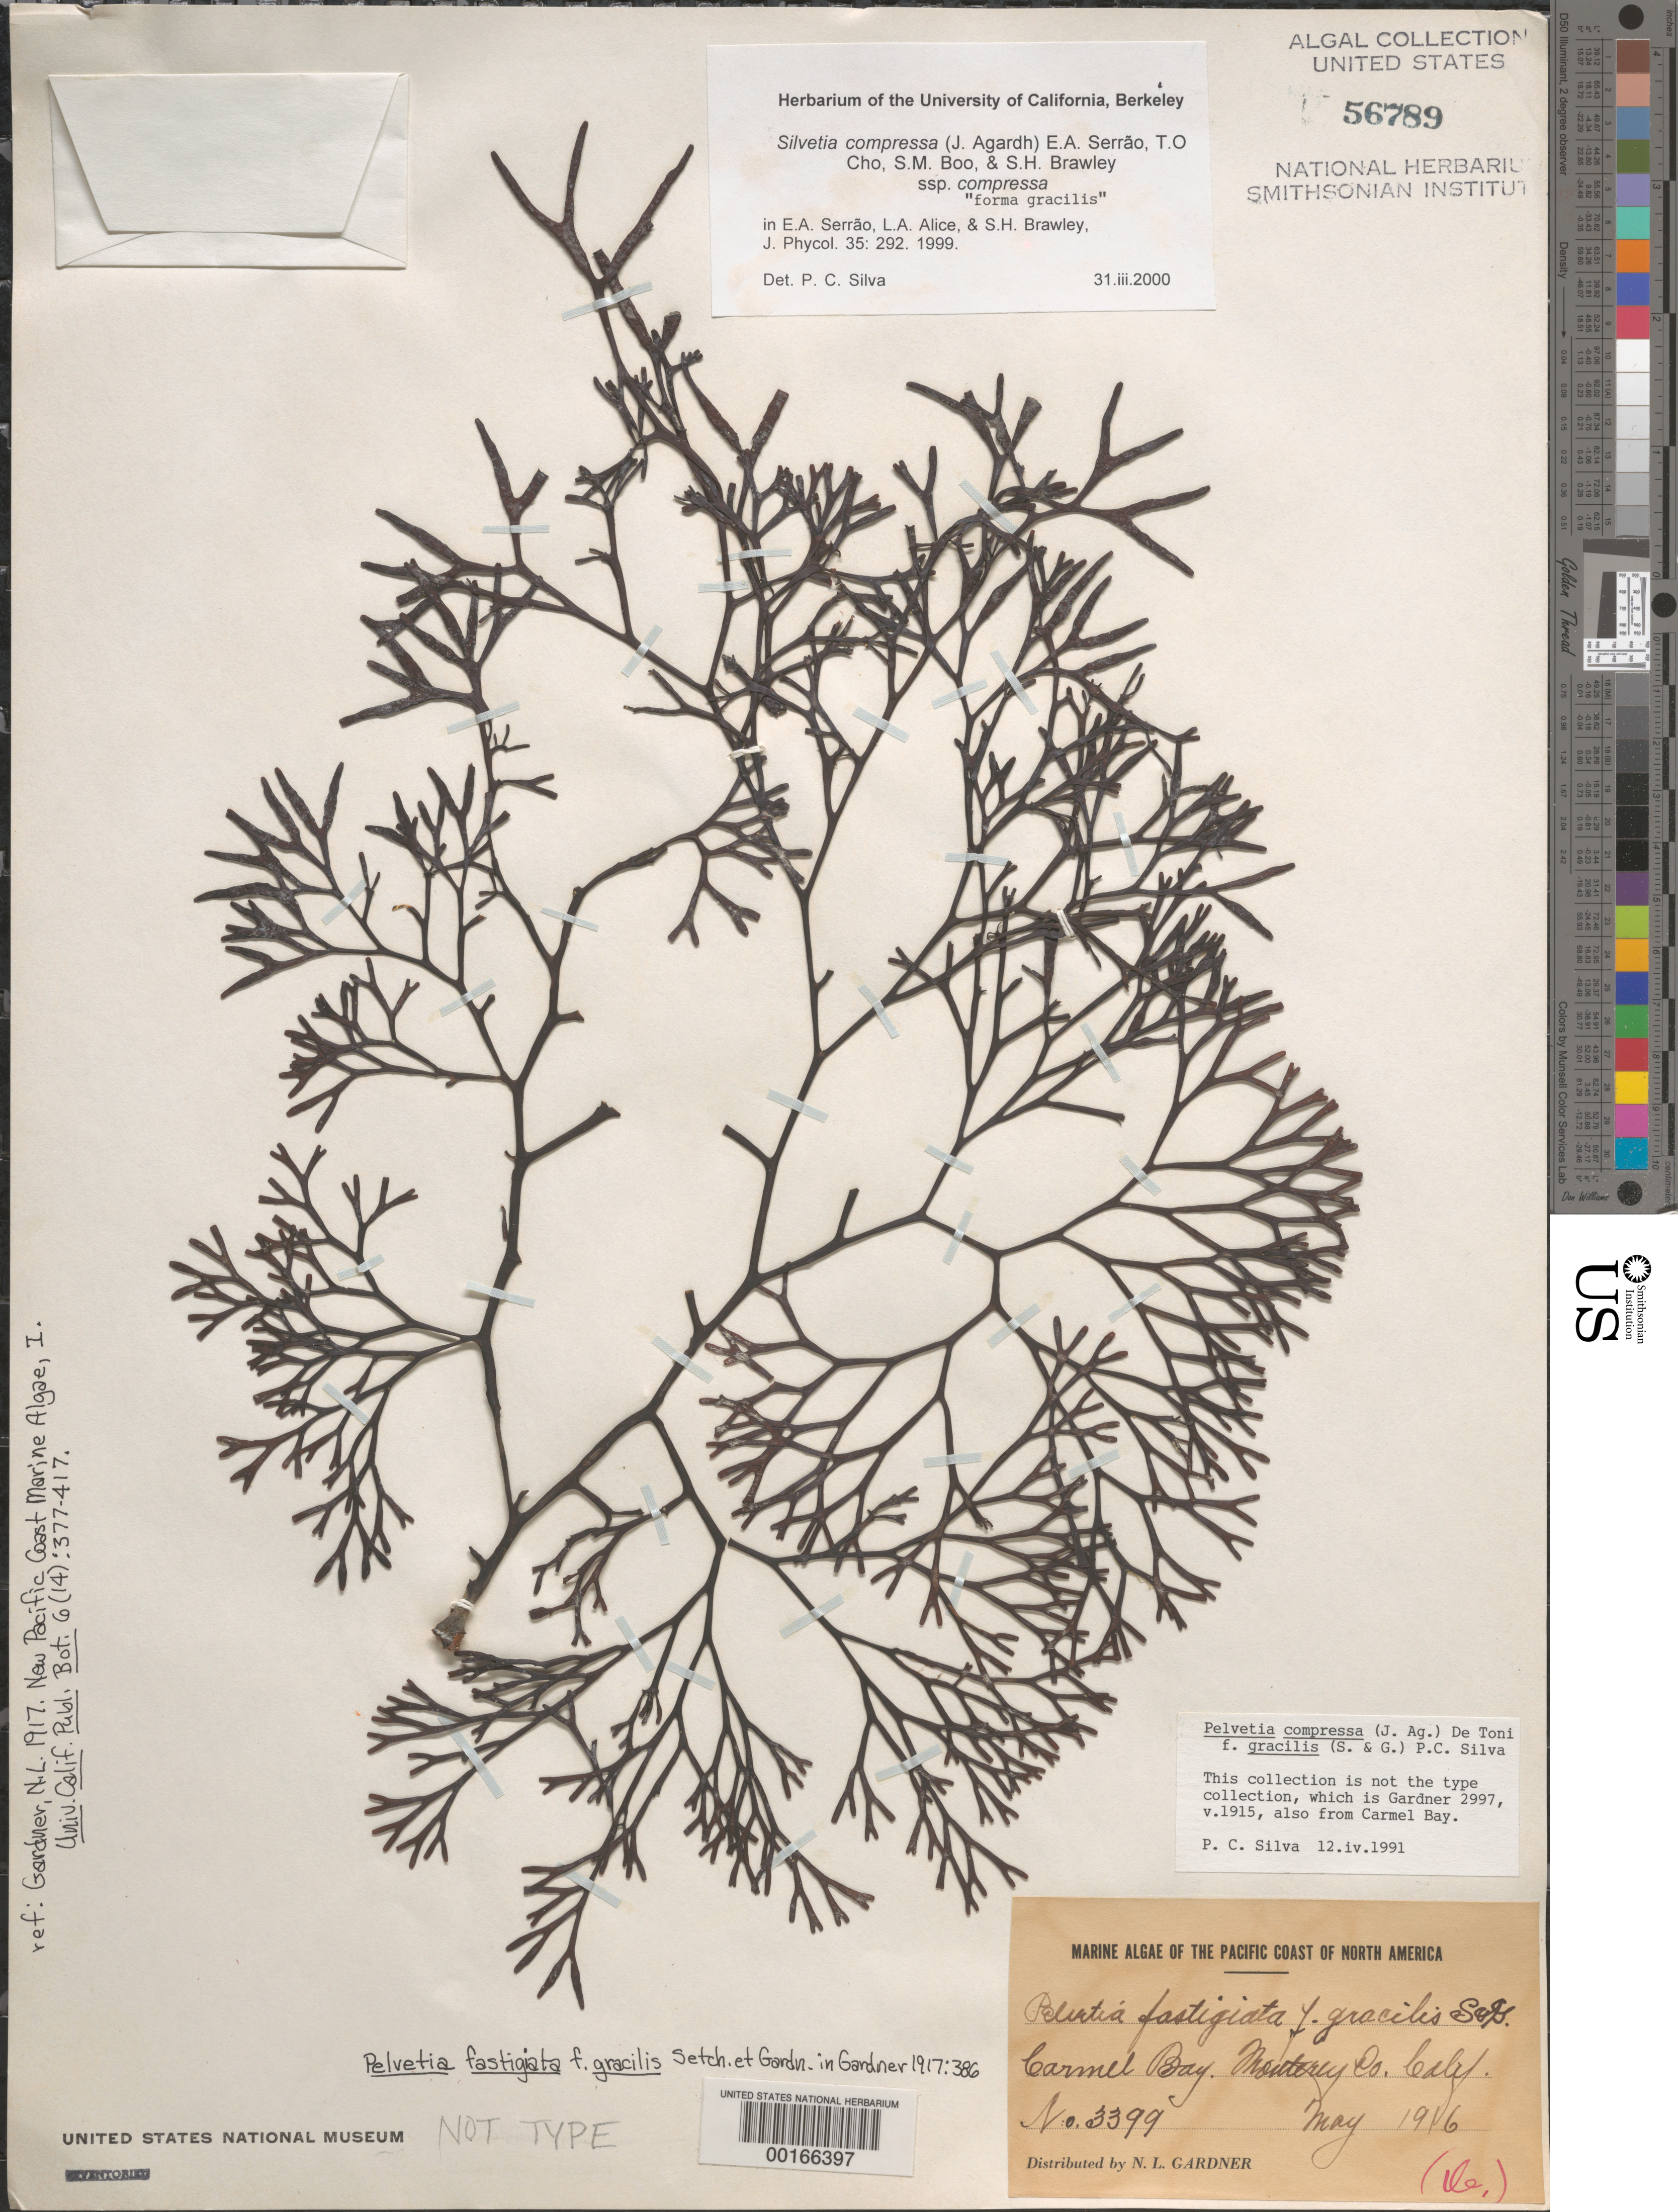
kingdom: Chromista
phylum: Ochrophyta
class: Phaeophyceae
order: Fucales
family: Fucaceae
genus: Silvetia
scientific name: Silvetia compressa subsp. compressa f. gracilis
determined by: Silva, P. C.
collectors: N. Gardner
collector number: NLG 3399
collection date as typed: May 1916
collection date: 1916-05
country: United States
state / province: California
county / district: Monterey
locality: Carmel Bay.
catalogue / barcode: US 56789